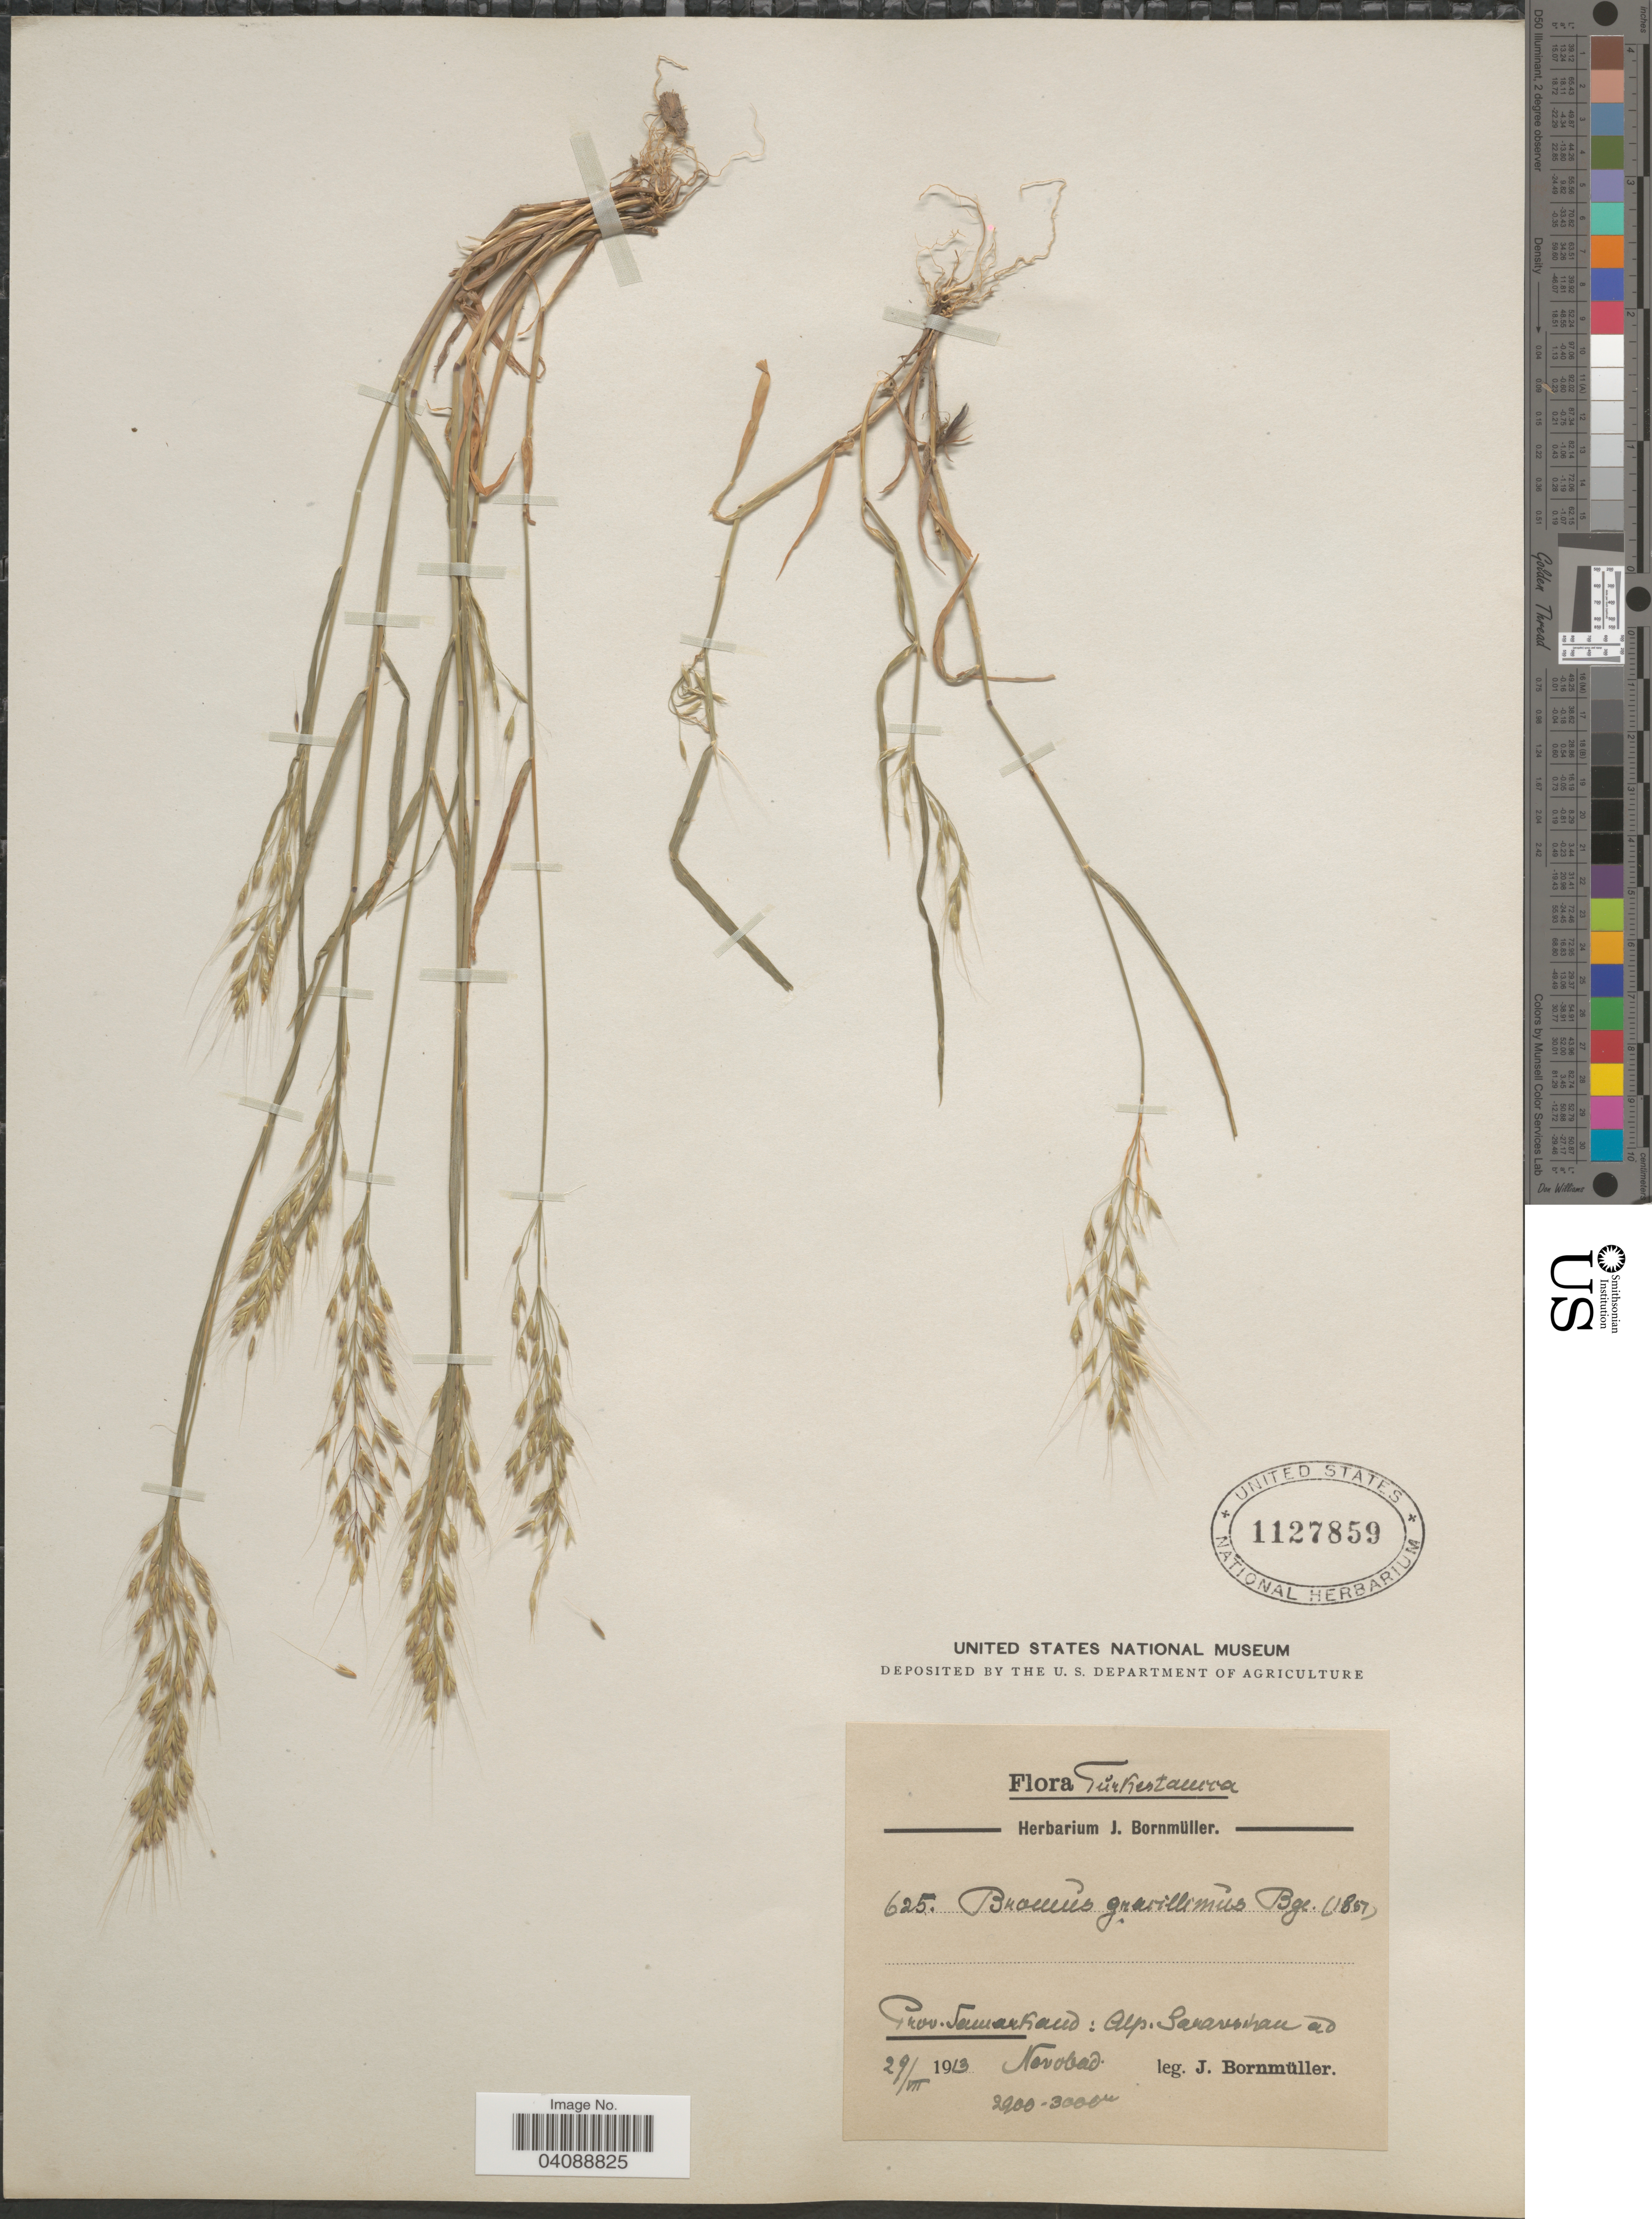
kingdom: Plantae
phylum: Tracheophyta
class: Liliopsida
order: Poales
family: Poaceae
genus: Bromus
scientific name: Bromus gracillimus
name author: Bunge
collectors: J. Bornmüller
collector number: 625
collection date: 1913-07-29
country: Uzbekistan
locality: Turkestanica. Prov. Samar-Kand: Alp. Sarareshau ad Nevobad.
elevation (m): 2900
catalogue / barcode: US 1127859